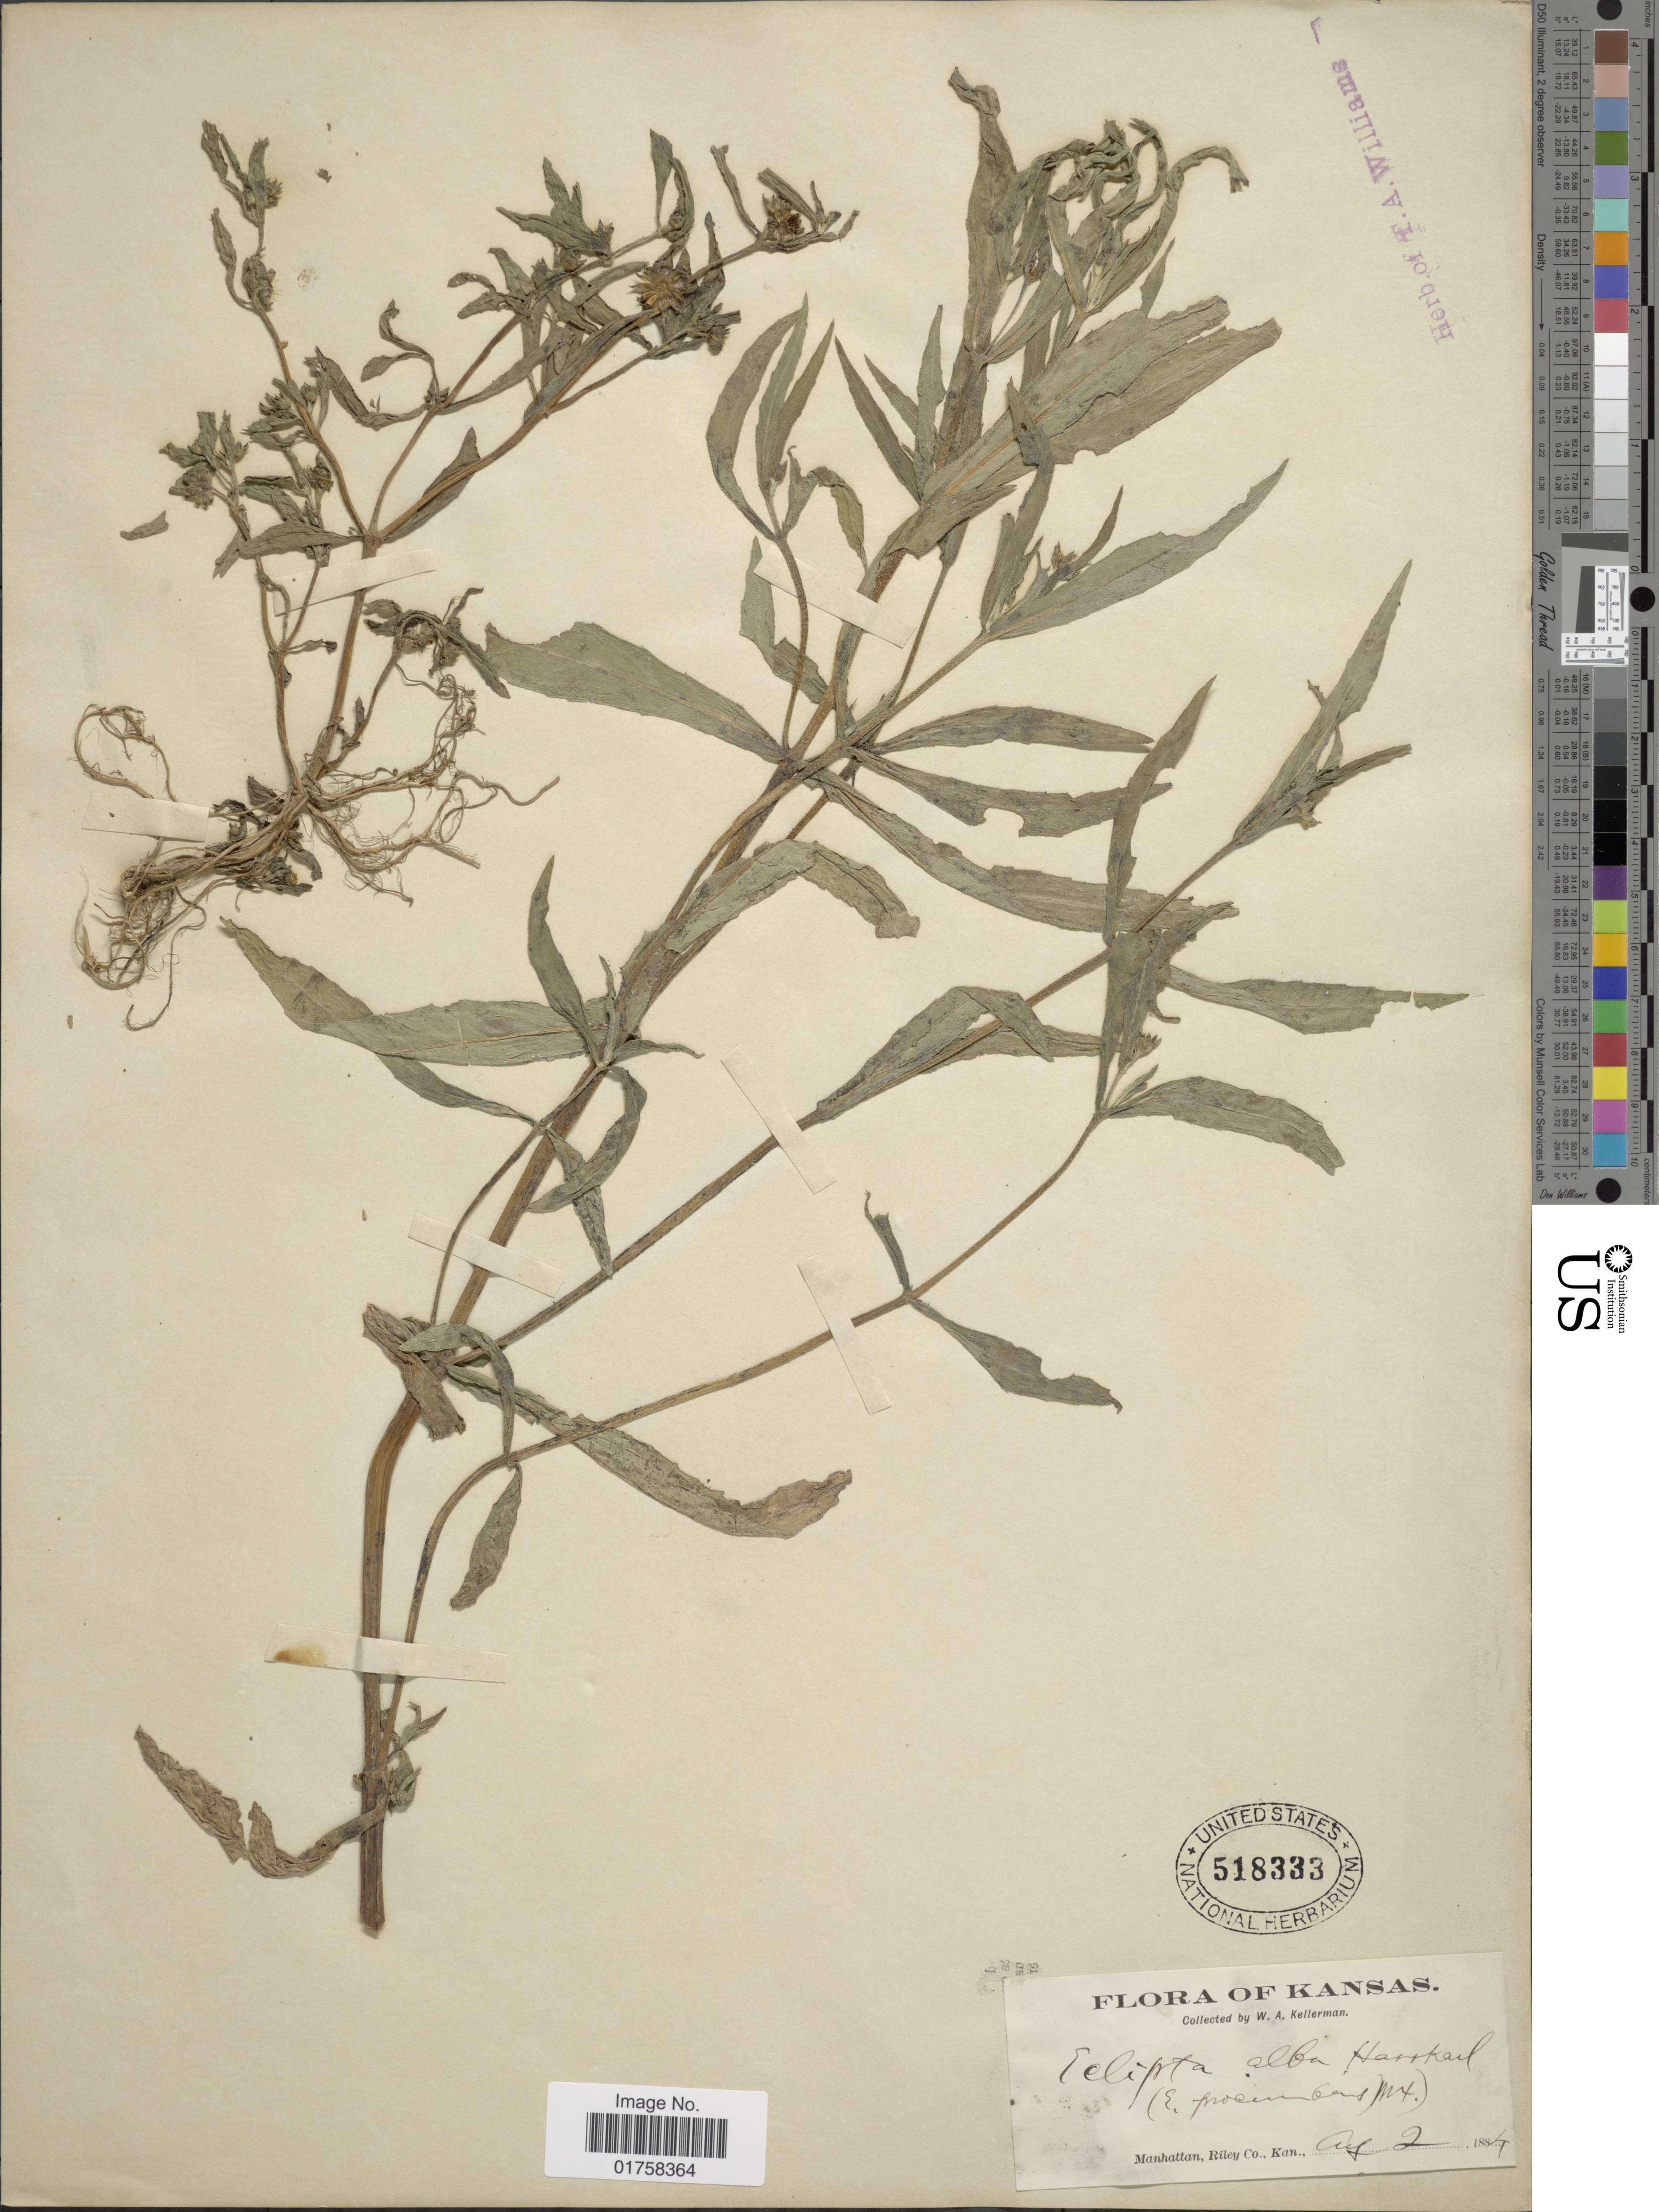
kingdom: Plantae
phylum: Tracheophyta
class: Magnoliopsida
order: Asterales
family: Asteraceae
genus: Eclipta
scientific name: Eclipta alba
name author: (L.) Hassk.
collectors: W. Kellerman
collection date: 1884-08-02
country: United States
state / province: Kansas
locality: Manhattan, Riley Co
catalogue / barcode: US 518333